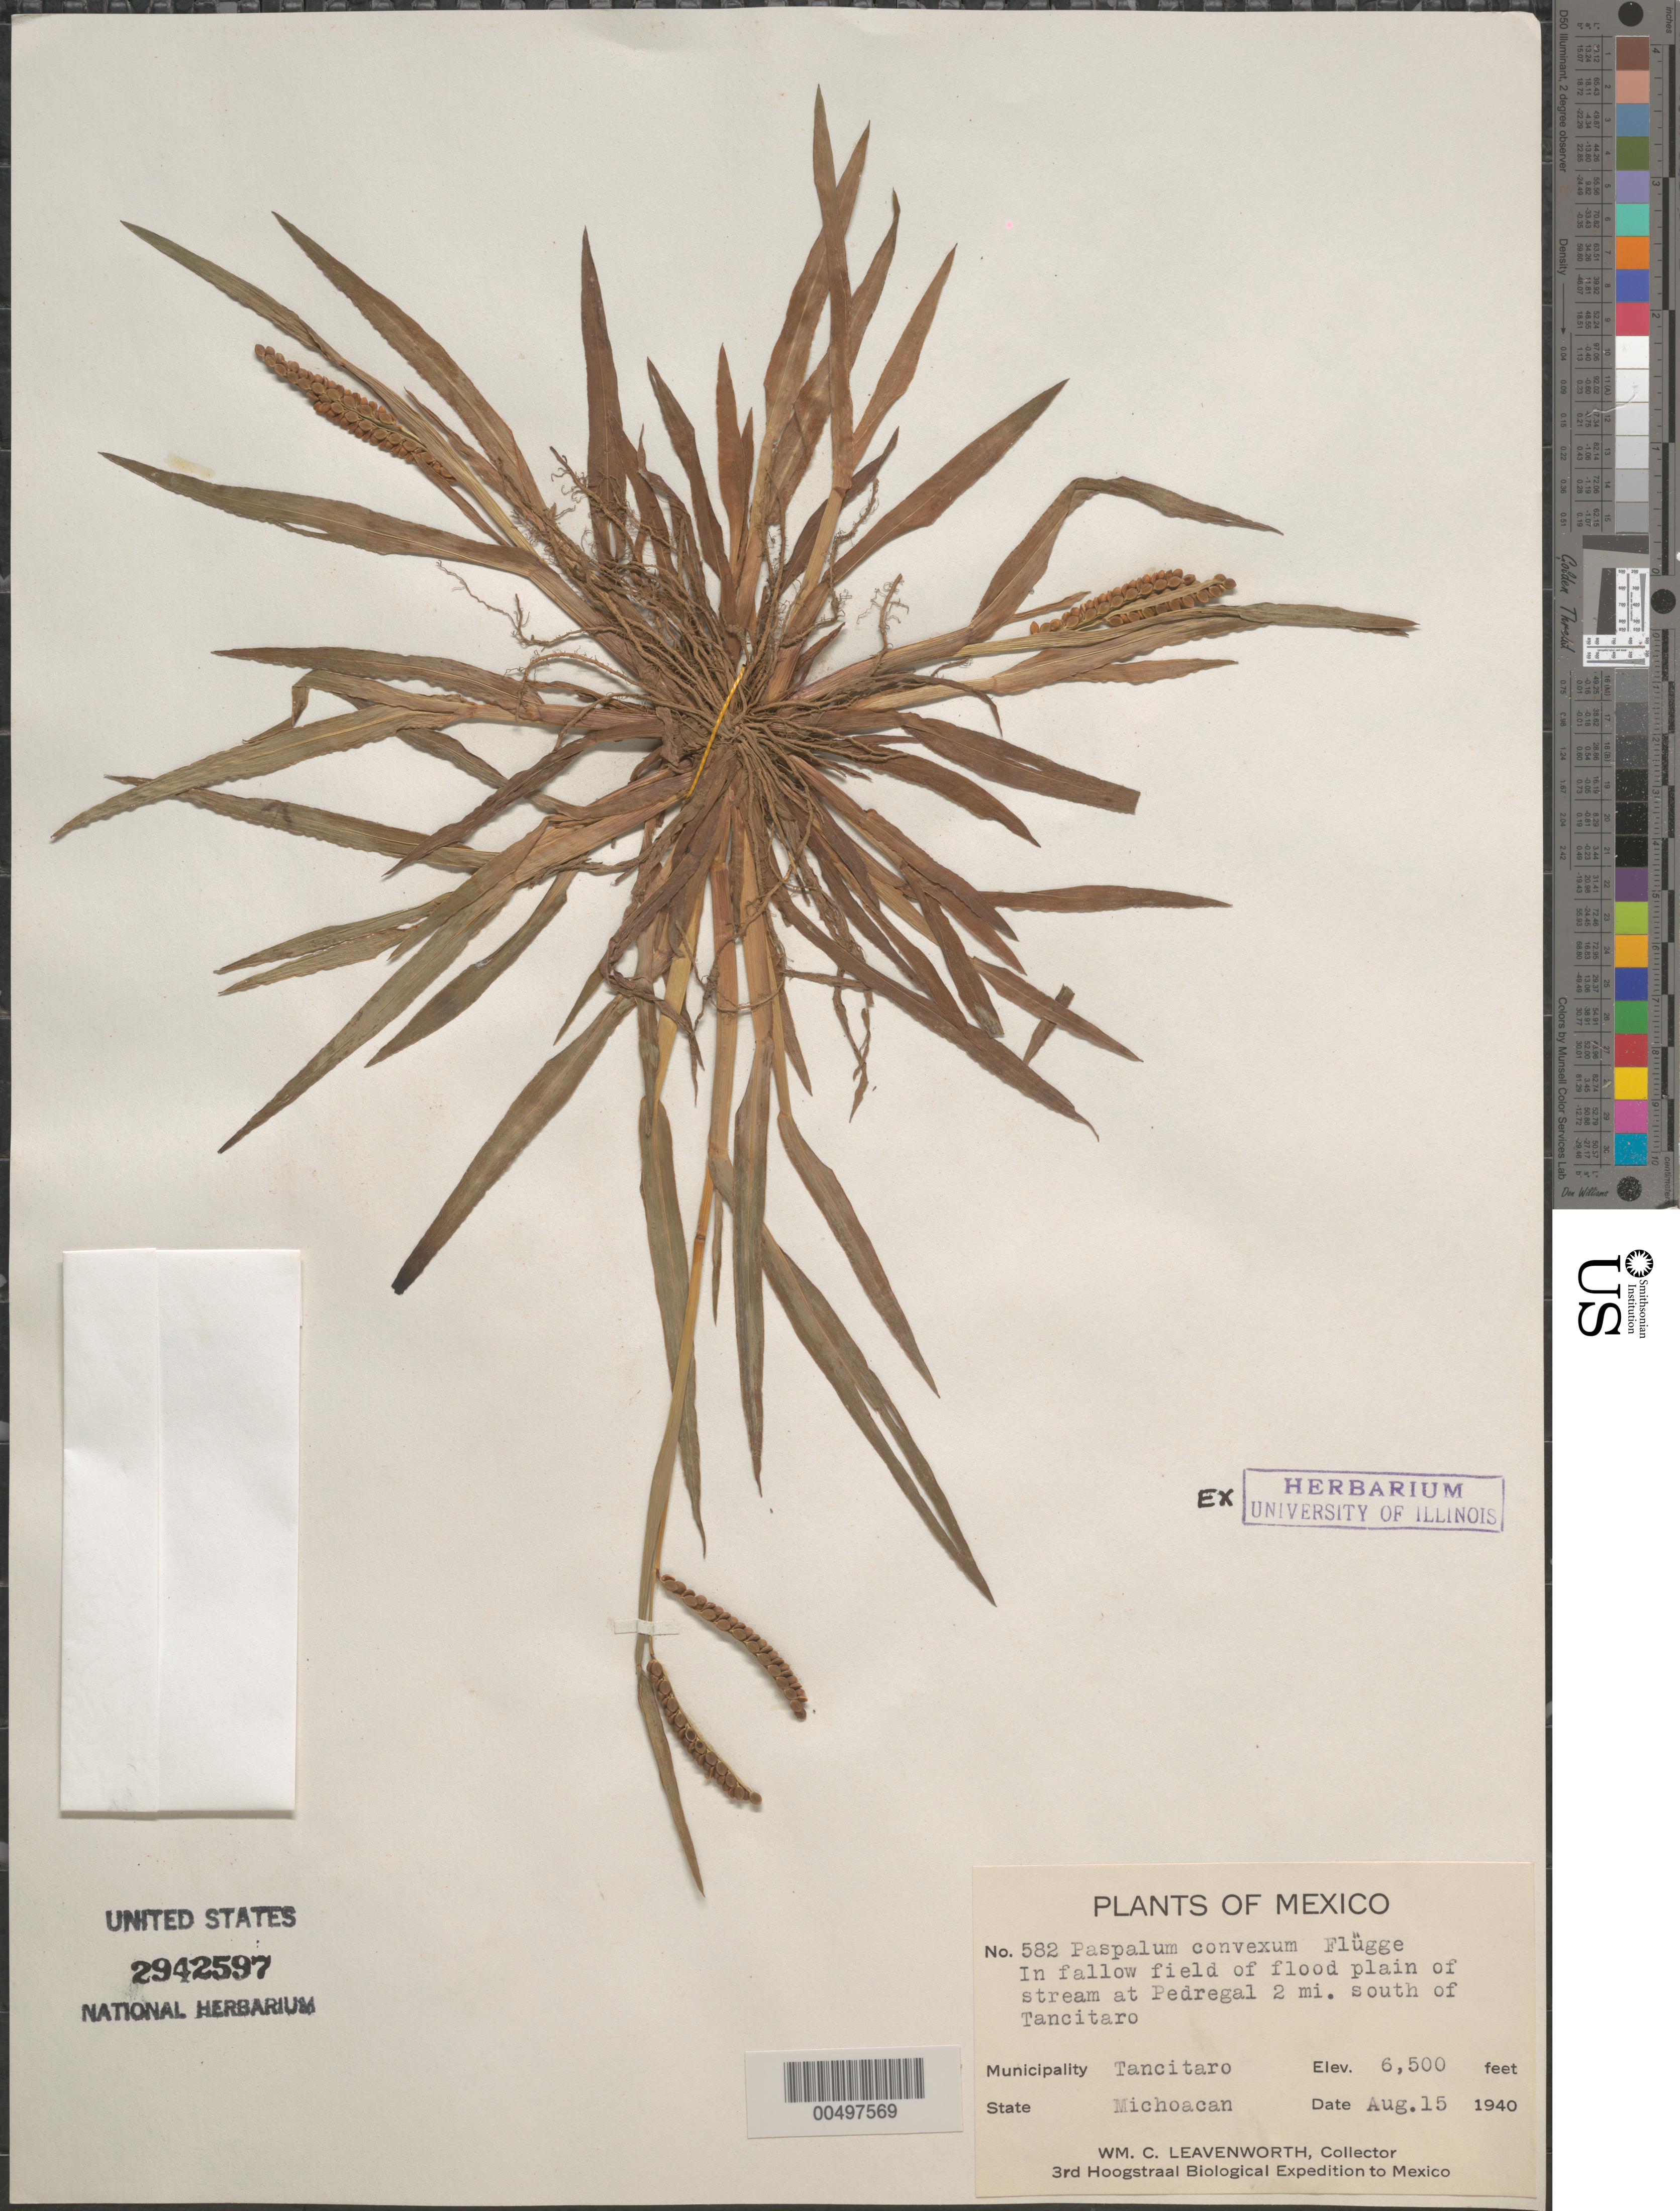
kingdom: Plantae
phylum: Tracheophyta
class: Liliopsida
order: Poales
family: Poaceae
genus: Paspalum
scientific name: Paspalum convexum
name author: Humb. & Bonpl. ex Flüggé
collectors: W. C. Leavenworth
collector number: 582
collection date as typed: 15 Aug 1940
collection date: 1940-08-15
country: Mexico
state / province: Michoacán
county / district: Tancitaro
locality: At pedregal 2 mi S of Tancitaro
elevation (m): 1981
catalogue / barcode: US 2942597